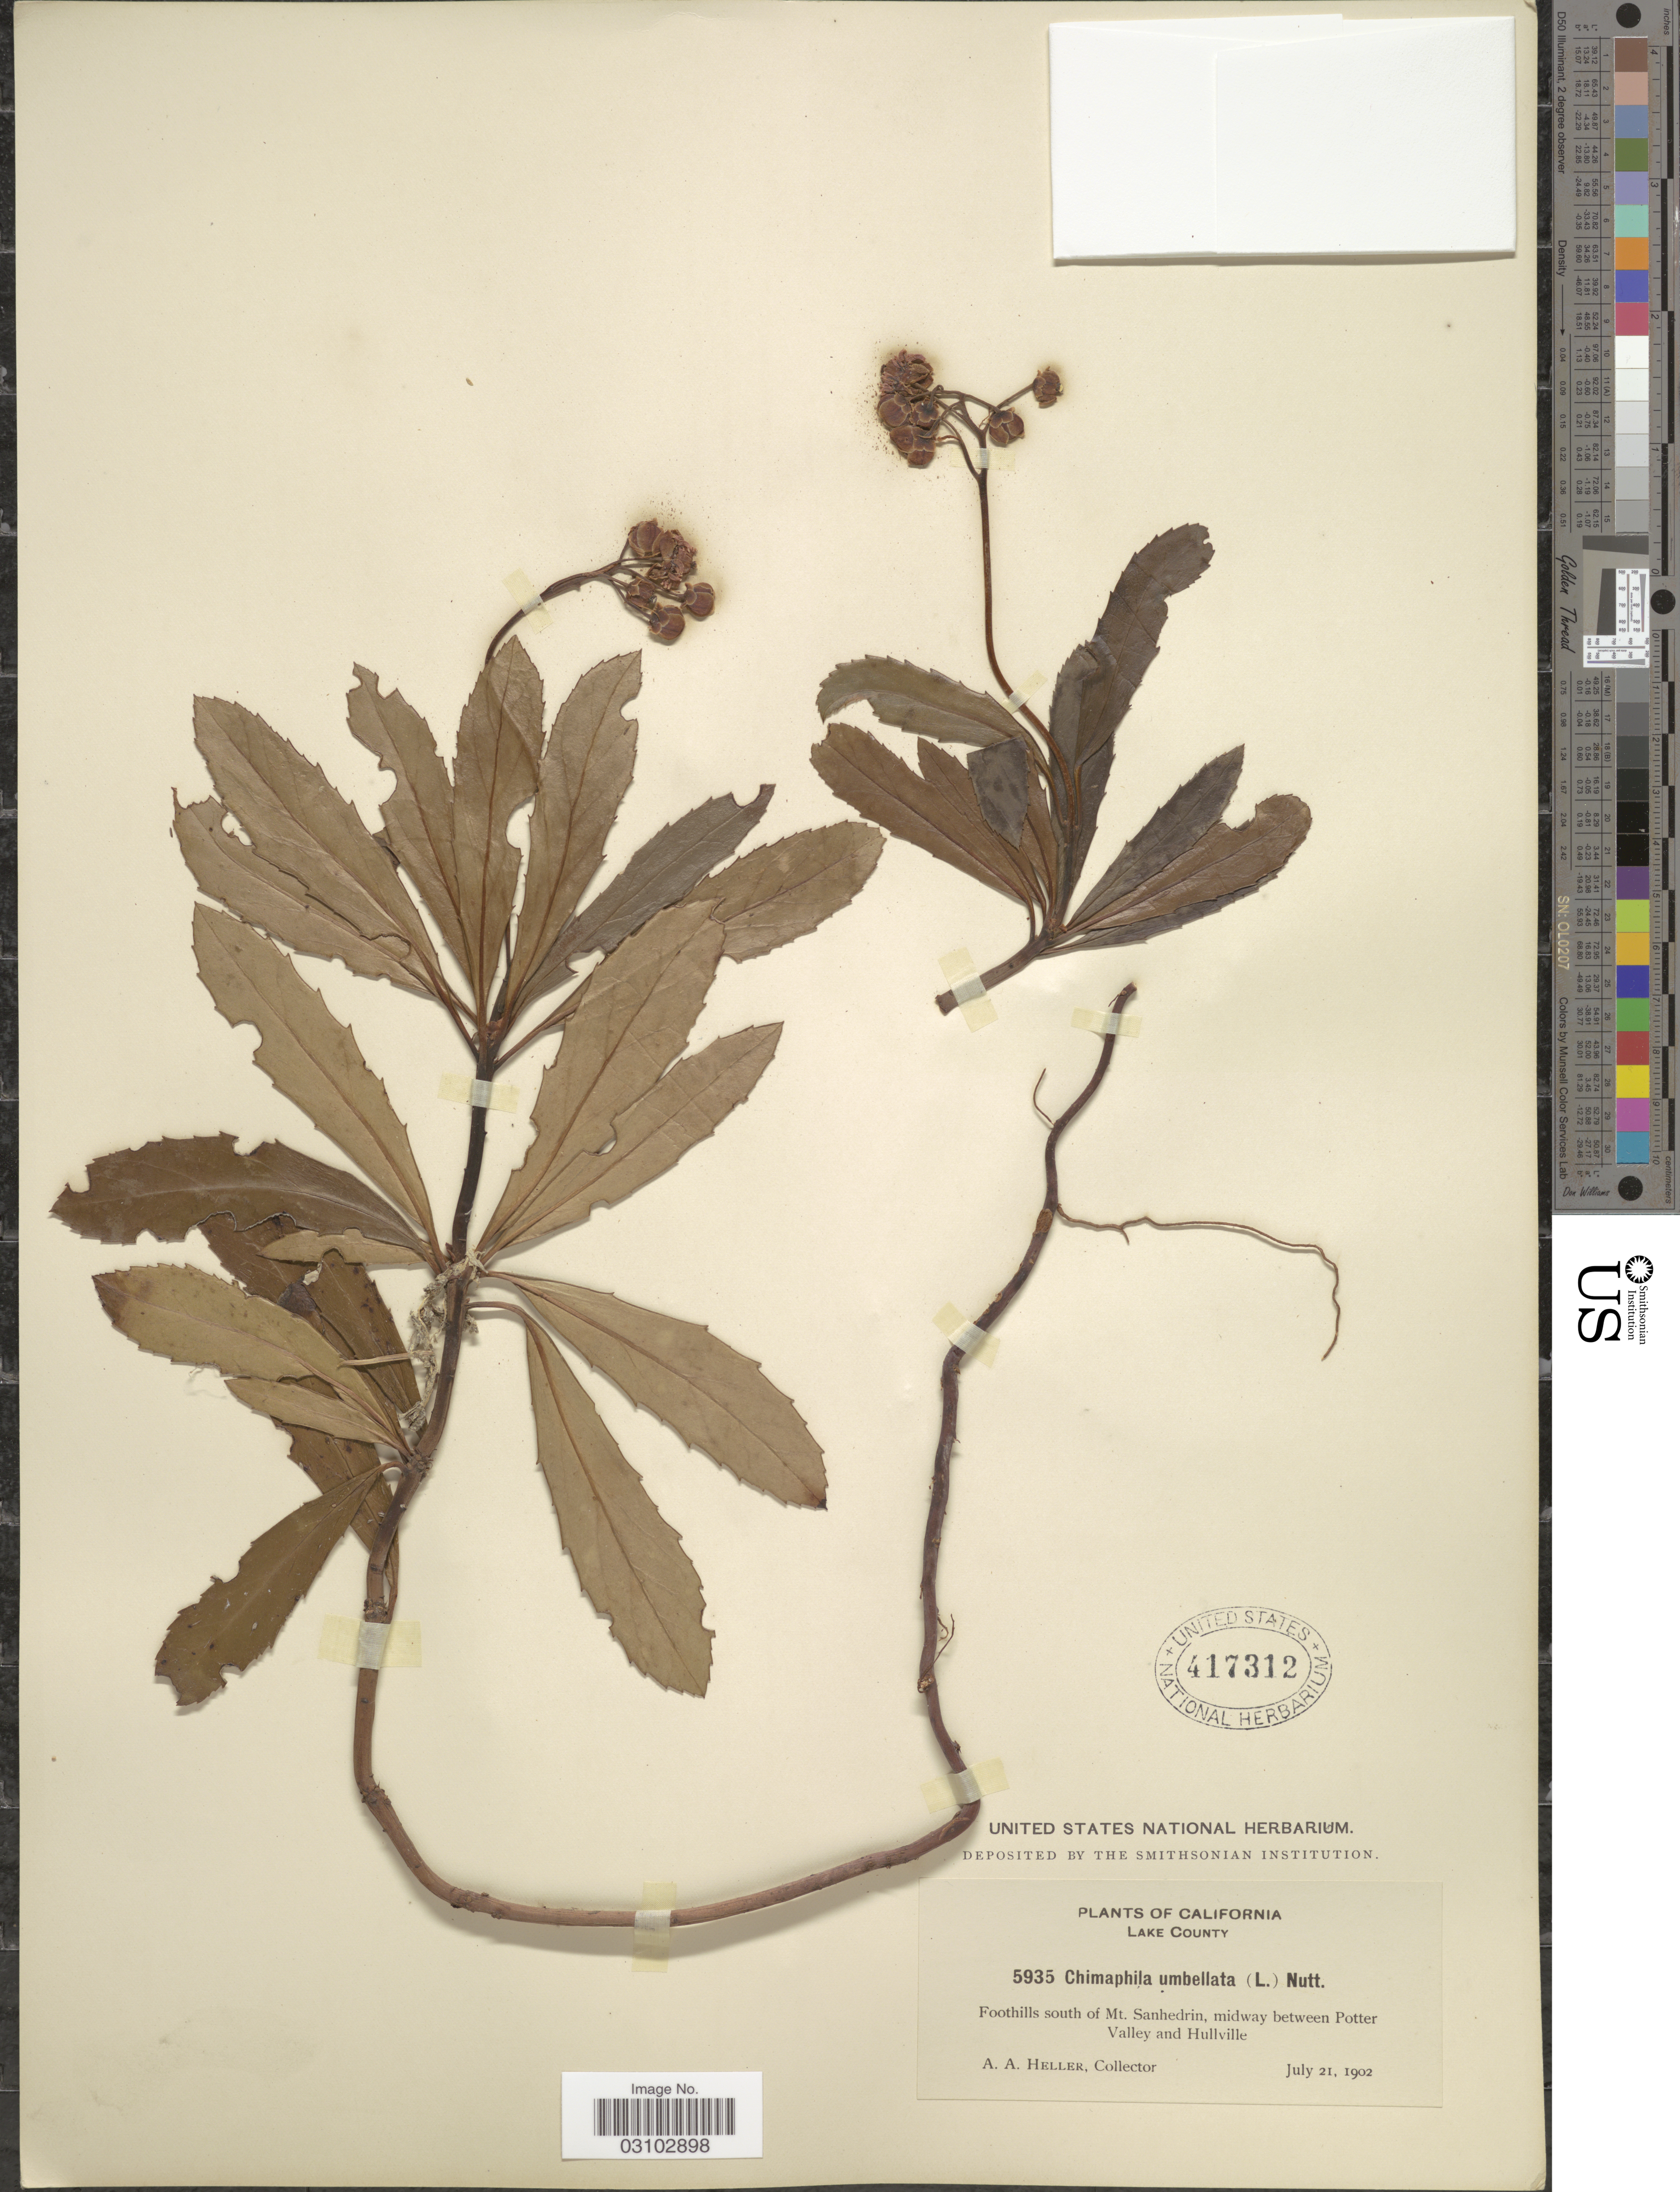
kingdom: Plantae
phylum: Tracheophyta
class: Magnoliopsida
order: Ericales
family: Ericaceae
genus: Chimaphila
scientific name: Chimaphila umbellata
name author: (L.) W.P.C. Barton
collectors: A. A. Heller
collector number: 5935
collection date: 1902-07-21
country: United States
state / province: California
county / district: Lake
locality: Lake County. Foothills south of Mt. Sanhedrin, midway between Potter Valley and Hullville.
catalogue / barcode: US 417312